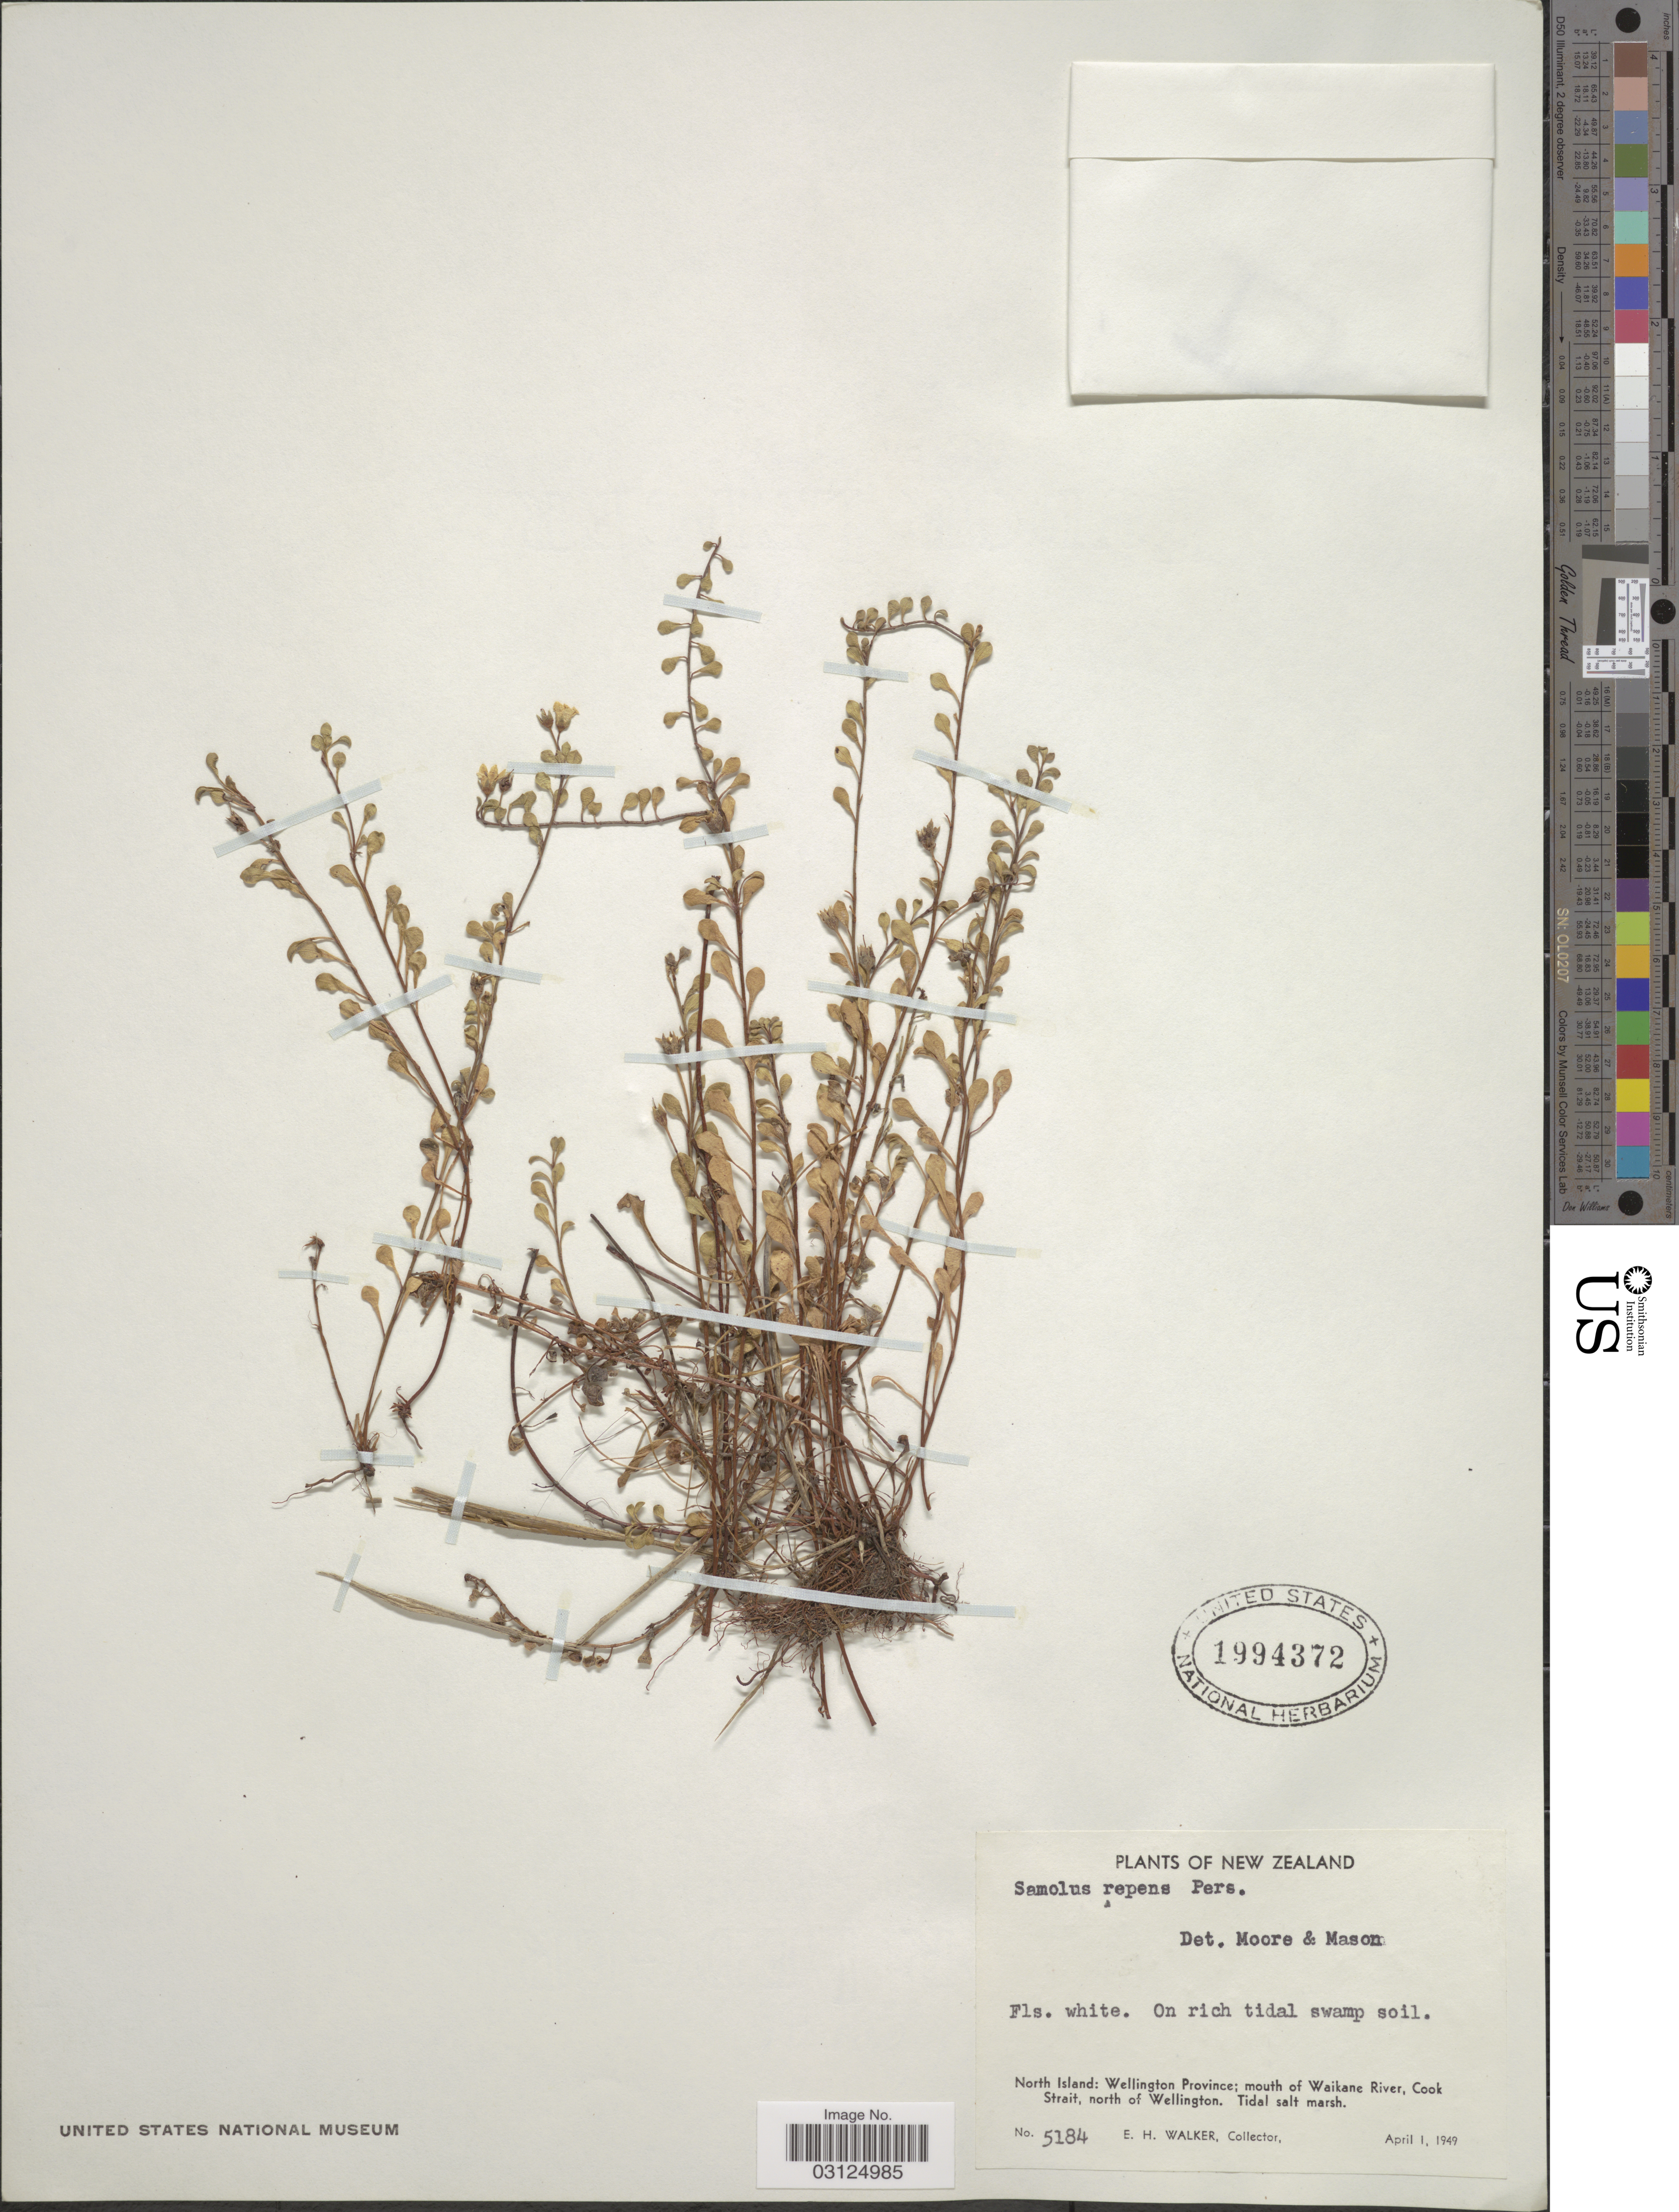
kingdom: Plantae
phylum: Tracheophyta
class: Magnoliopsida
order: Ericales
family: Primulaceae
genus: Samolus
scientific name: Samolus repens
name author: (J.R. Forst. & G. Forst.) Pers.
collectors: E. H. Walker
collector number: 5184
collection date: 1949-04-01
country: New Zealand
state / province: Wellington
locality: North Island: Wellington Province; mouth of Waikane River, Cook Strait, north of Wellington.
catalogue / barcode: US 1994372